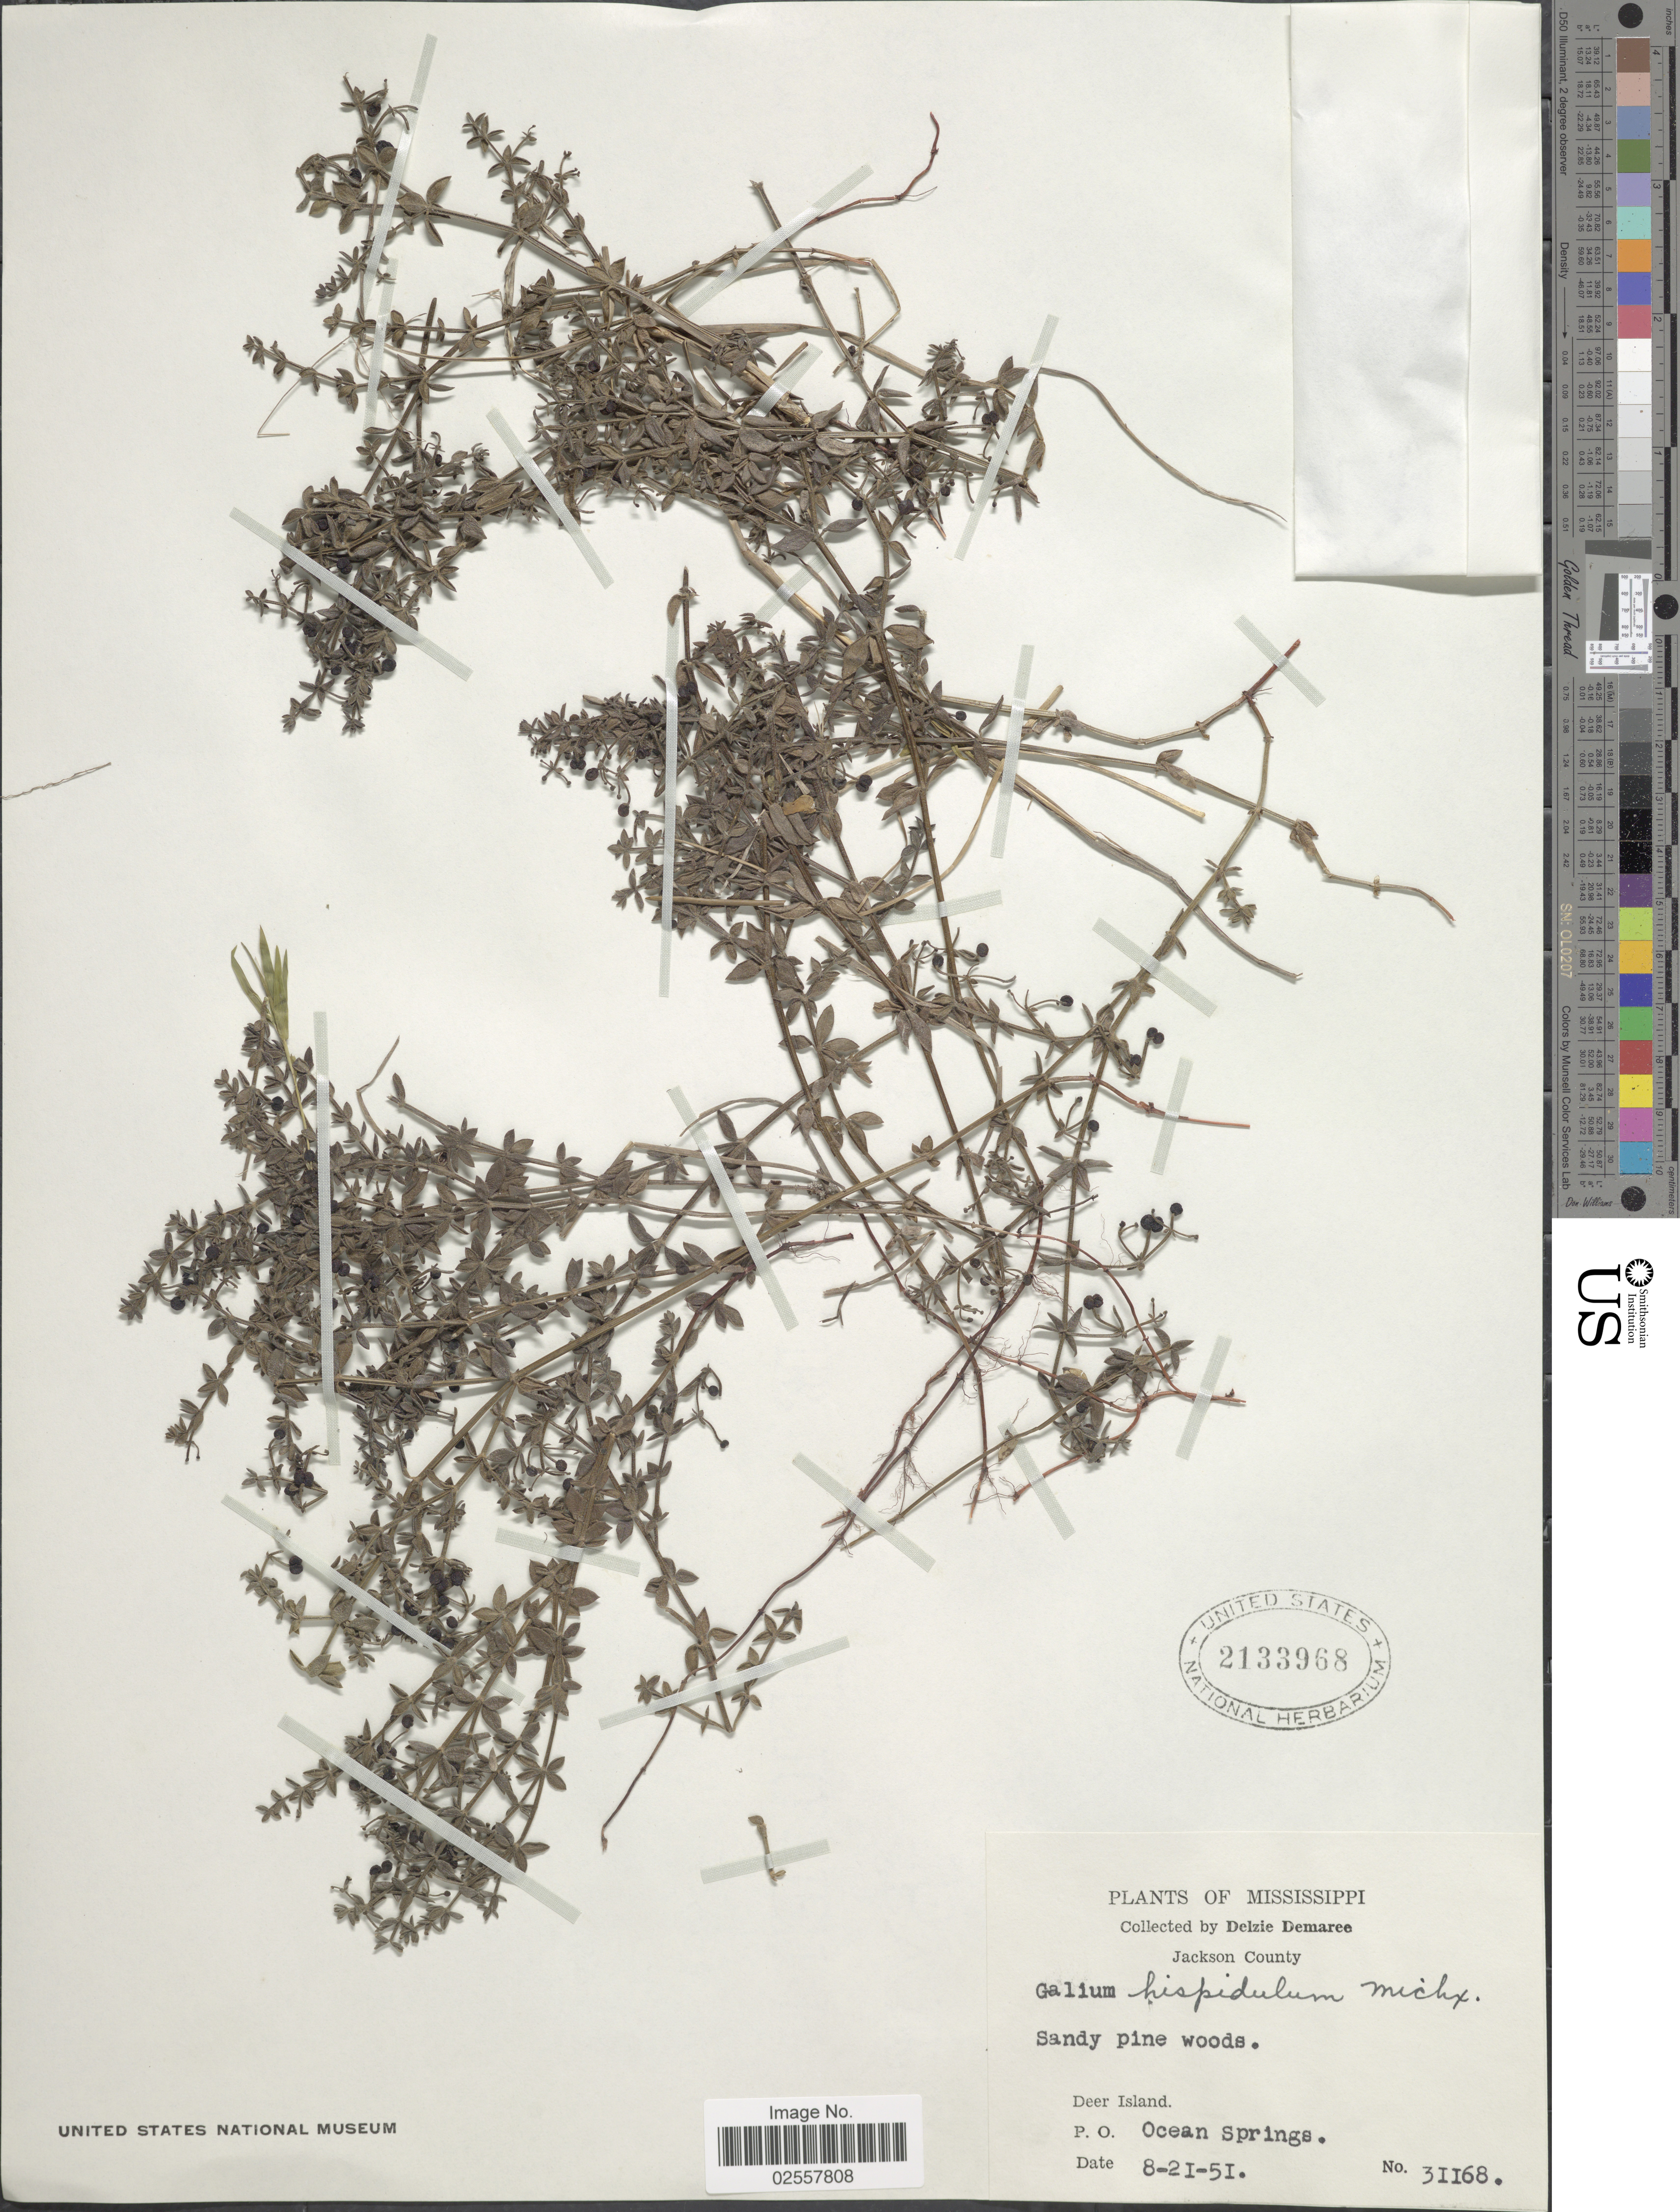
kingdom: Plantae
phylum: Tracheophyta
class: Magnoliopsida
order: Gentianales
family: Rubiaceae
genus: Galium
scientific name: Galium hispidulum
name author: Michx.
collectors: D. Demaree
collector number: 31168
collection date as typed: Transcribed d/m/y: 21/8/51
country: United States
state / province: Mississippi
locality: Jackson County. Deer Island. P. O. Ocean Springs.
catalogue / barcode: US 2133968